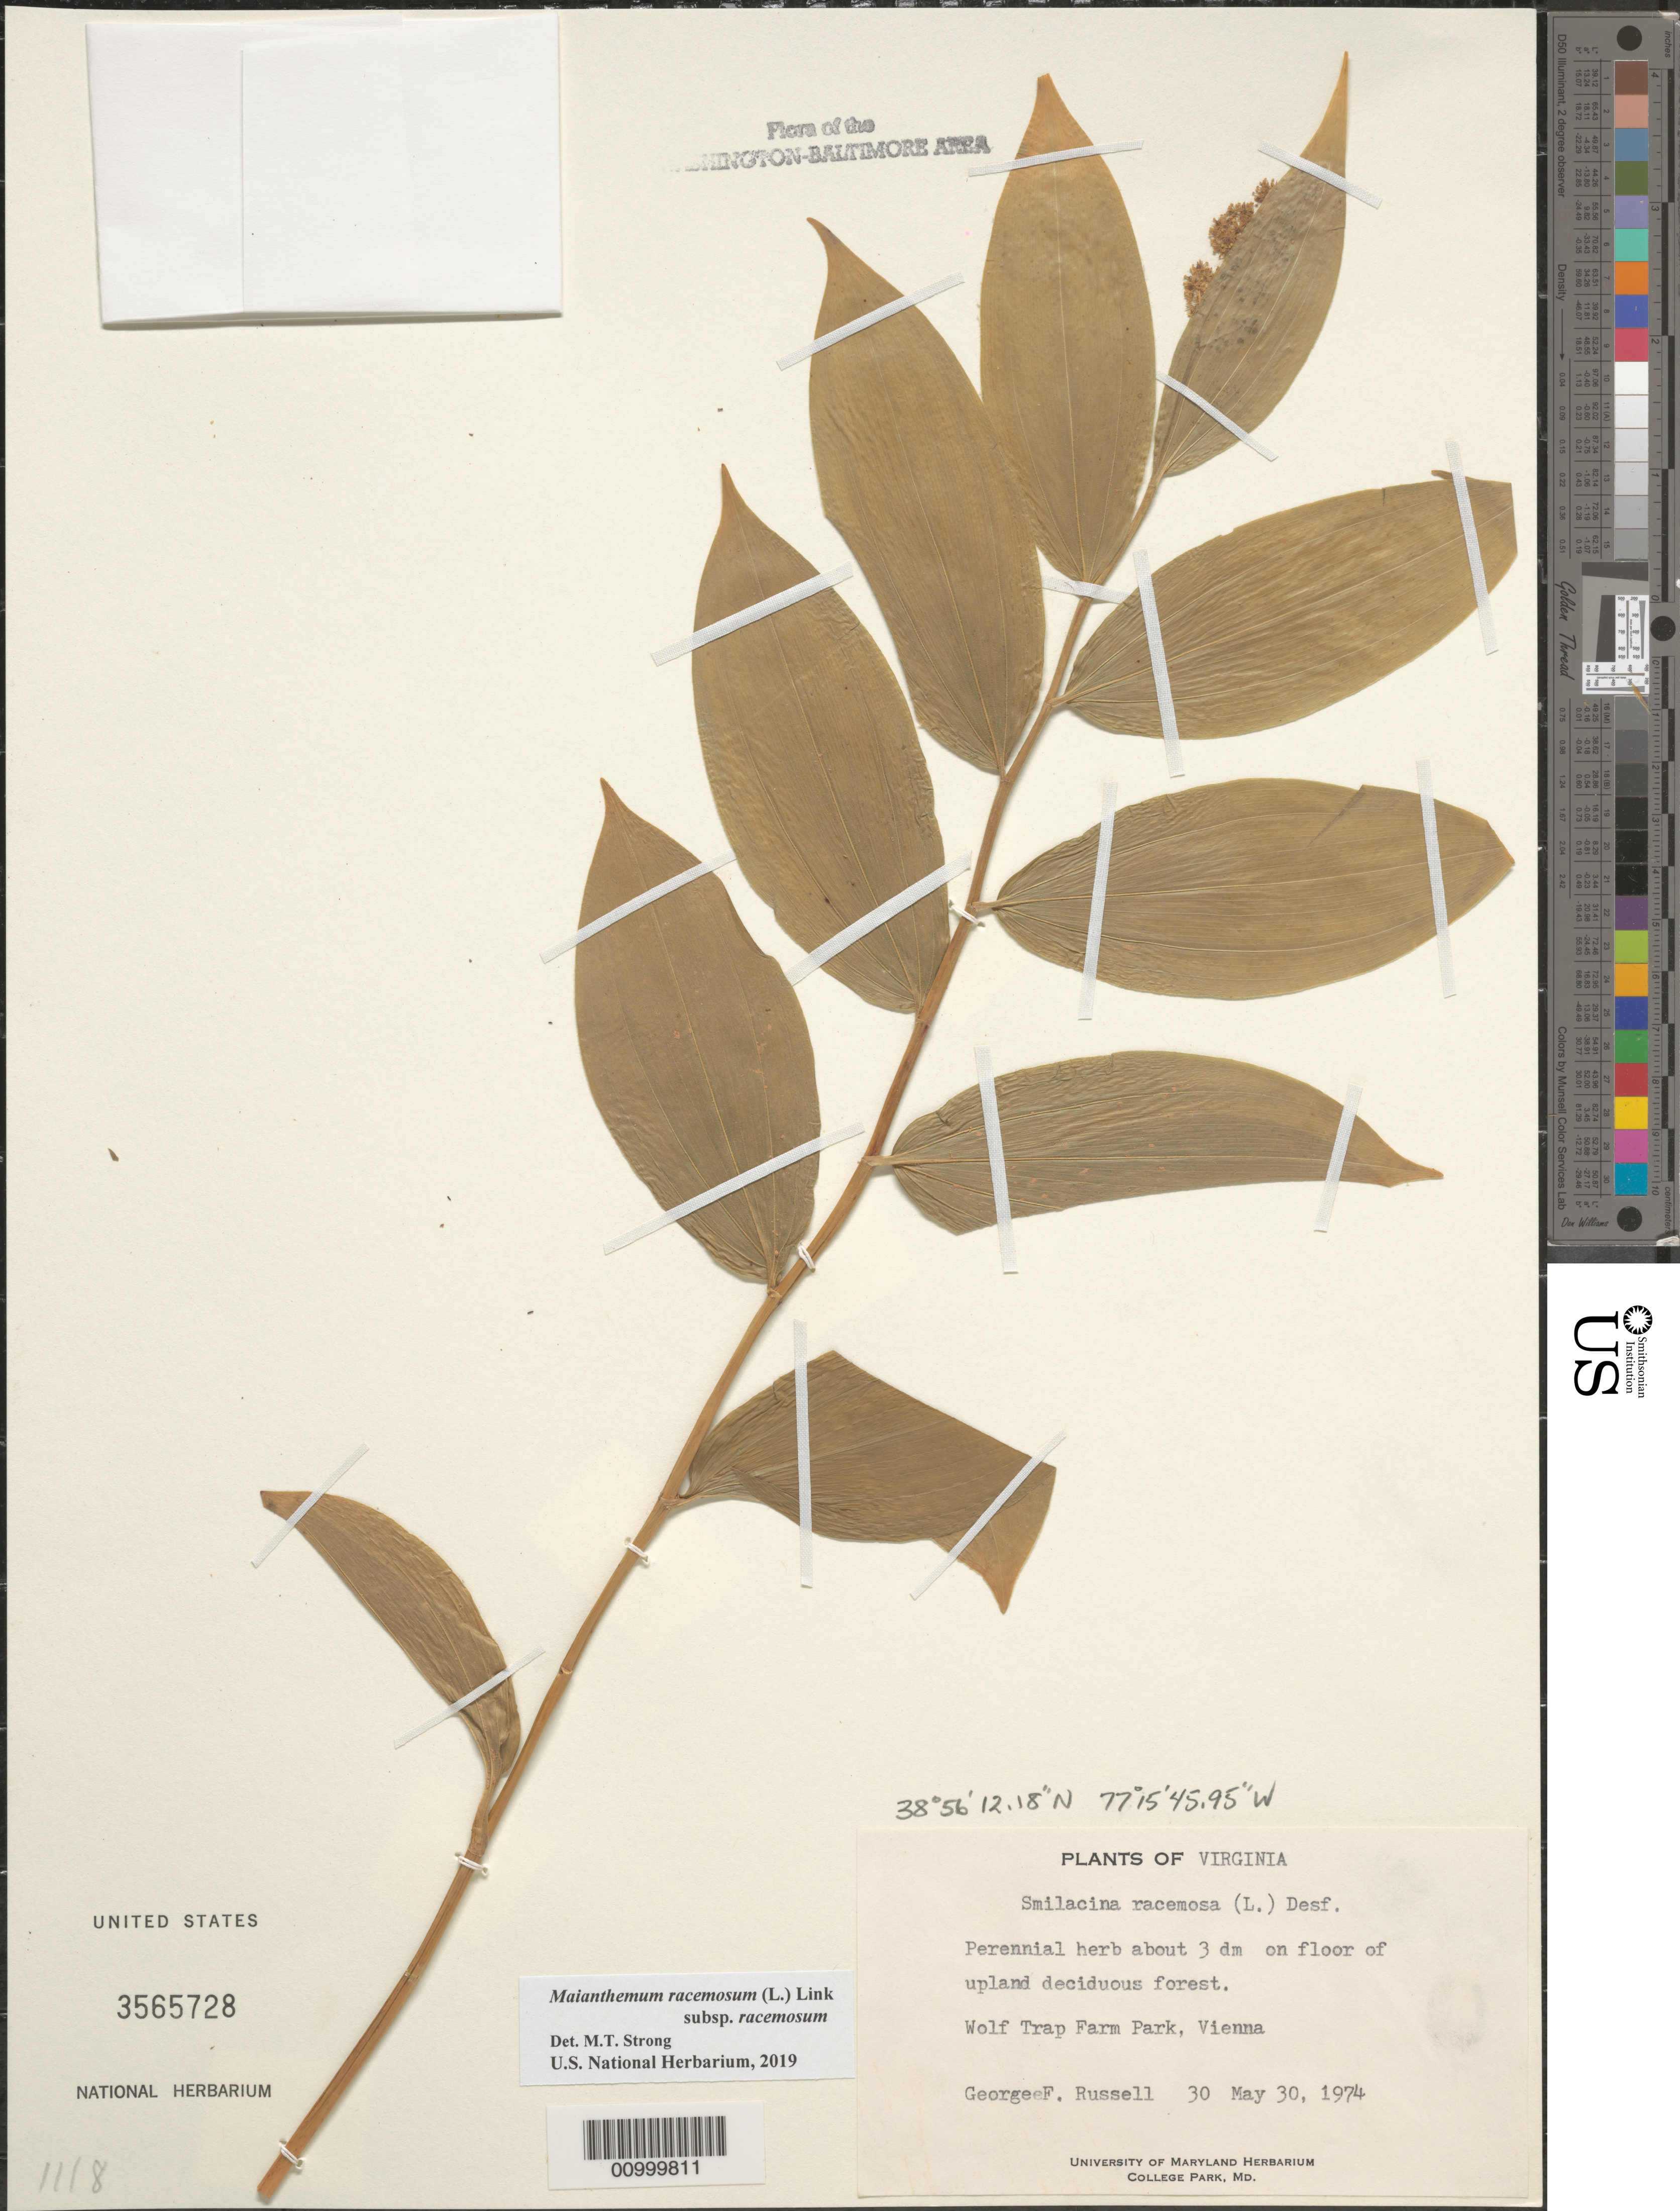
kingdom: Plantae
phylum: Tracheophyta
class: Liliopsida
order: Asparagales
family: Asparagaceae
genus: Maianthemum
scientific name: Maianthemum racemosum subsp. racemosum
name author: (L.) Link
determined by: Strong, Mark T., (BOT), Smithsonian Institution - National Museum of Natural History (UNITED STATES)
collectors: G. Russell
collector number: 30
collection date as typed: May 30, 1974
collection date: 1974-05-30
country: United States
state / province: Virginia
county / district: Fairfax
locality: Wolf Trap creek west of Dulles Access Highway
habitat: upland deciduous forest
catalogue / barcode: US 3565728